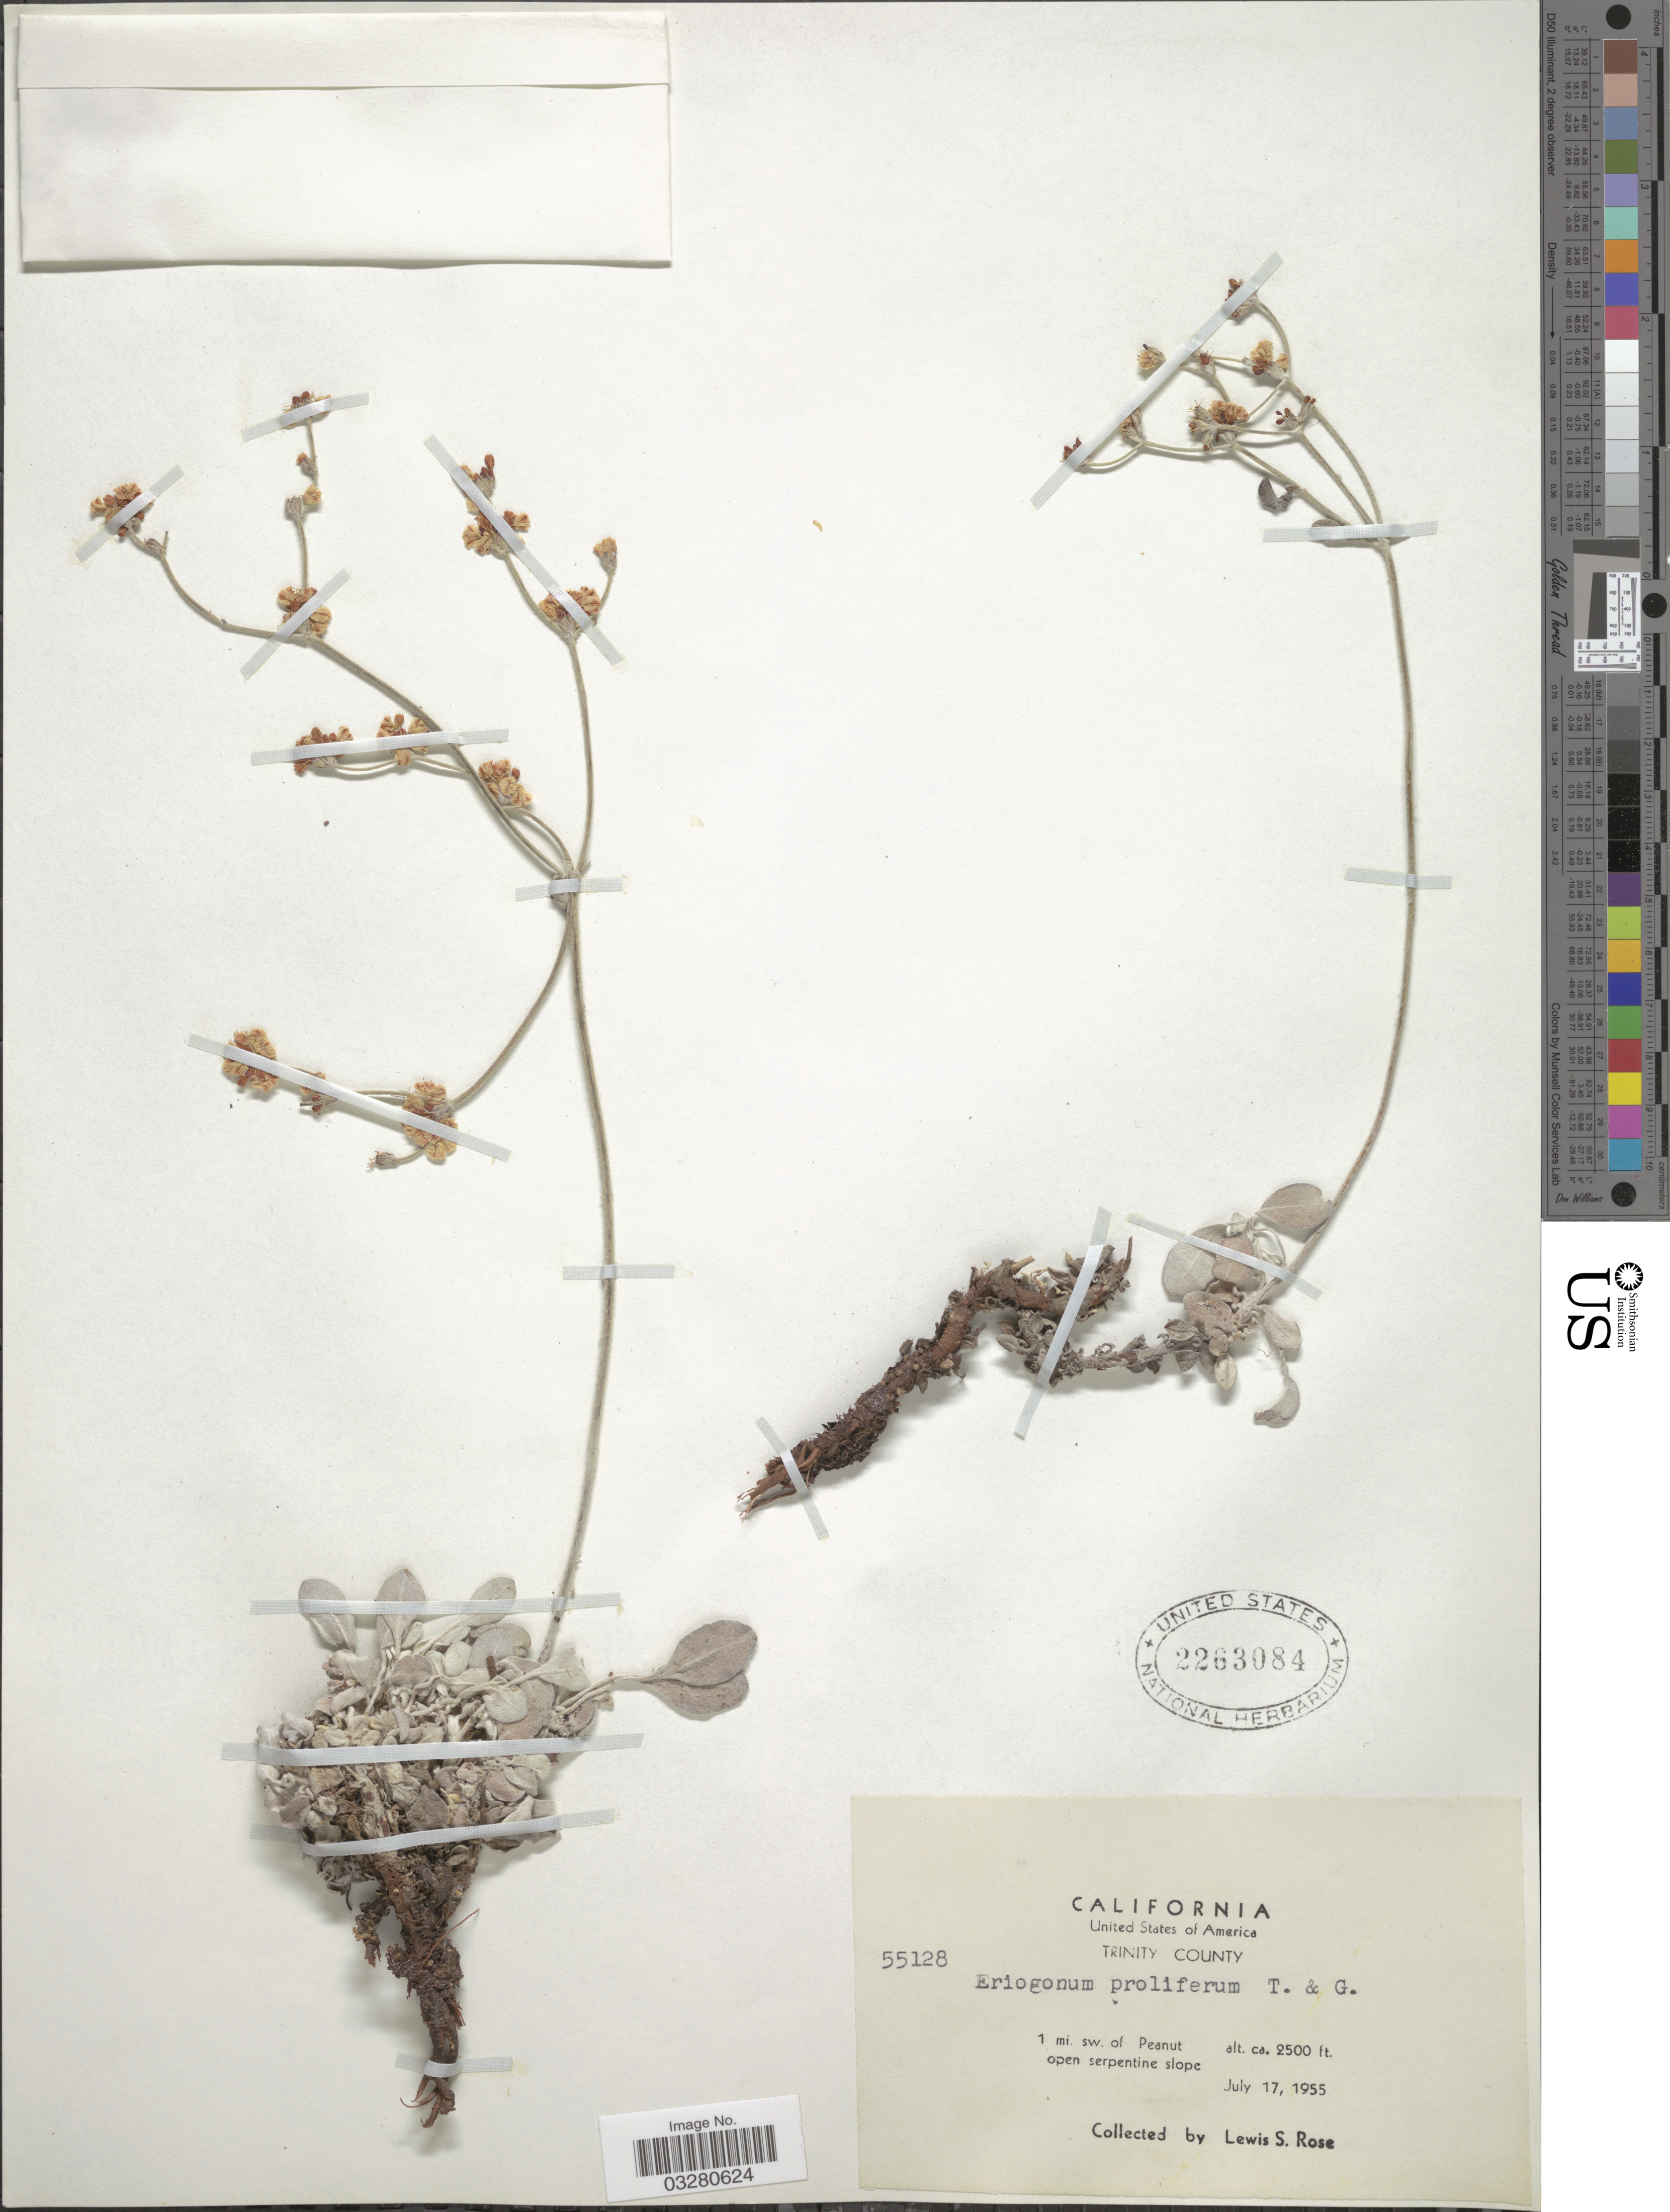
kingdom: Plantae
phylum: Tracheophyta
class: Magnoliopsida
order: Caryophyllales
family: Polygonaceae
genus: Eriogonum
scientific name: Eriogonum proliferum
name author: Torr. & A. Gray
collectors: L. S. Rose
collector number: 55128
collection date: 1955-07-17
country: United States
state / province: California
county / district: Trinity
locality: Trinity County. 1 mi. sw. of Peanut.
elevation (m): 762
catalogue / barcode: US 2263084